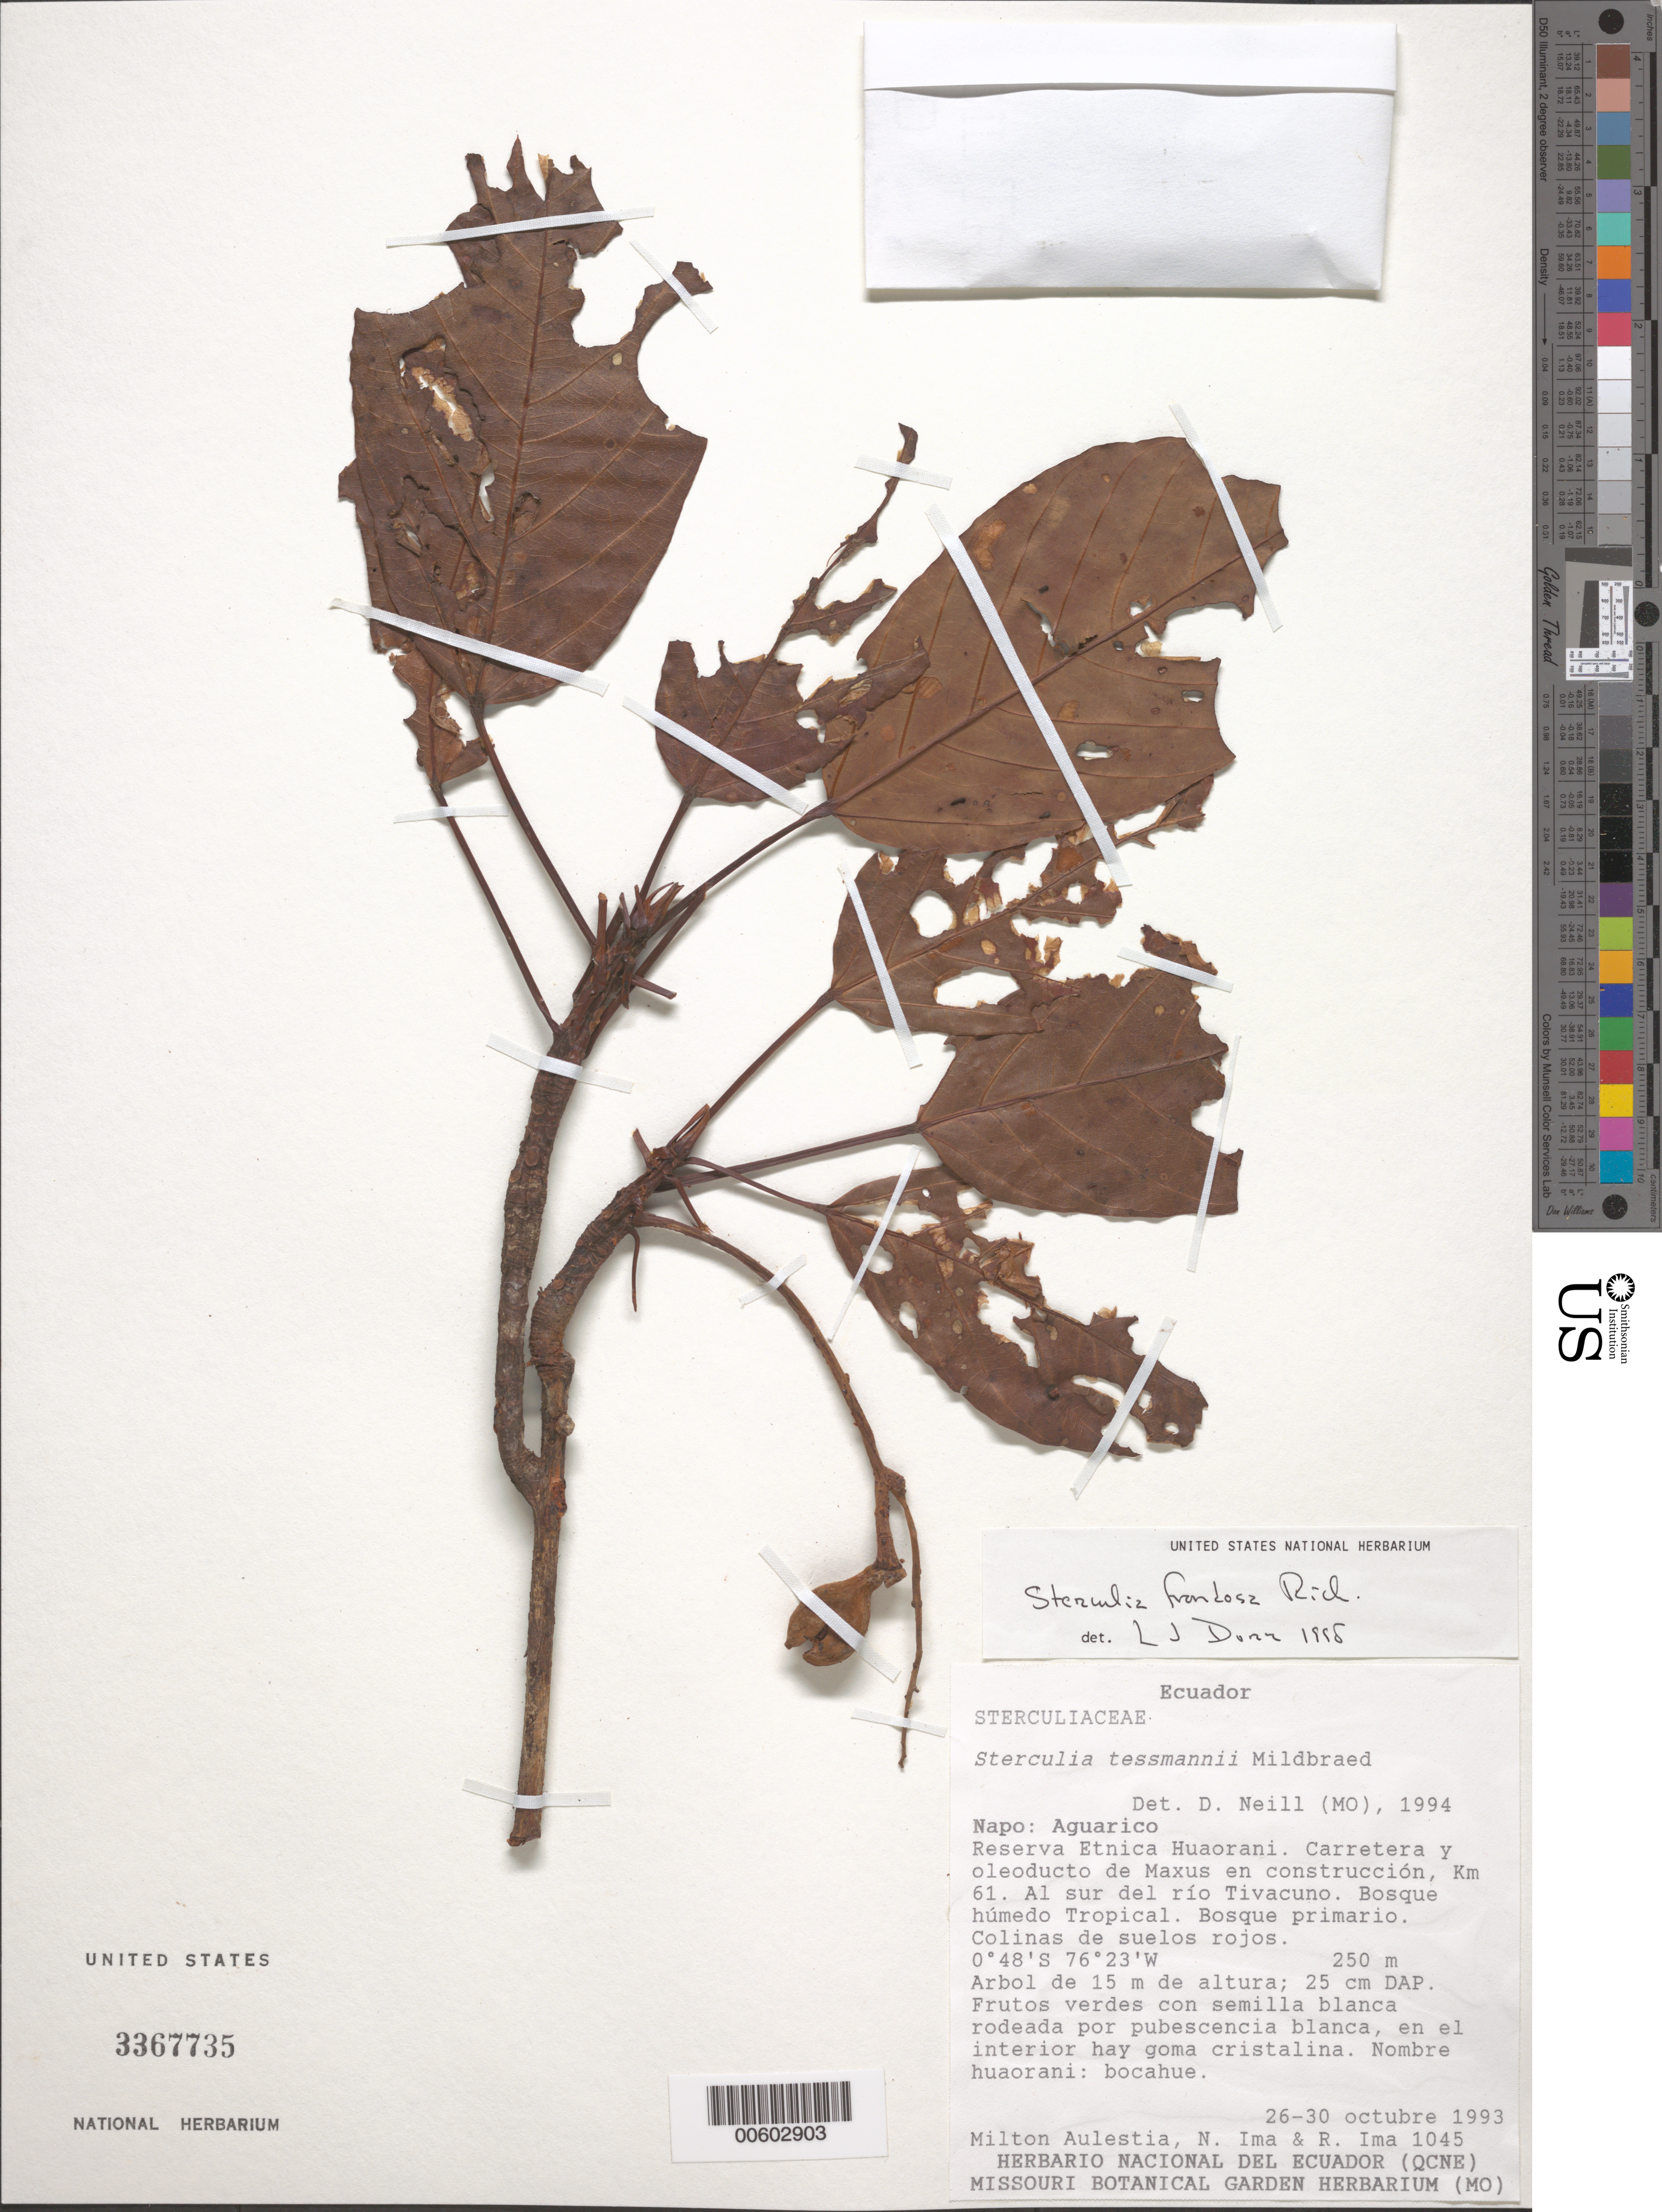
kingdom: Plantae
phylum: Tracheophyta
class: Magnoliopsida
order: Malvales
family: Malvaceae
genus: Sterculia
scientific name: Sterculia frondosa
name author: Rich.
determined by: Dorr, L. J., (BOT), Smithsonian Institution - National Museum of Natural History (UNITED STATES)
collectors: M. Aulestia, N. Ima & R. Ima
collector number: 1045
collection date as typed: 26 Oct 1993 to 30 Oct 1993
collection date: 1993-10-26/1993-10-30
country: Ecuador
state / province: Napo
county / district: Aguarico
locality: AguaRico. Reserva Etnica Huaorani, Carretera y oleoducto de Maxus en construcción, km 61, al sur del Río Tivacuno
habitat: Bosque húmedo tropical, bosque primario, colinas de suelos rojos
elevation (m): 250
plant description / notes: Common name: bocahue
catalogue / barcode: US 3367735